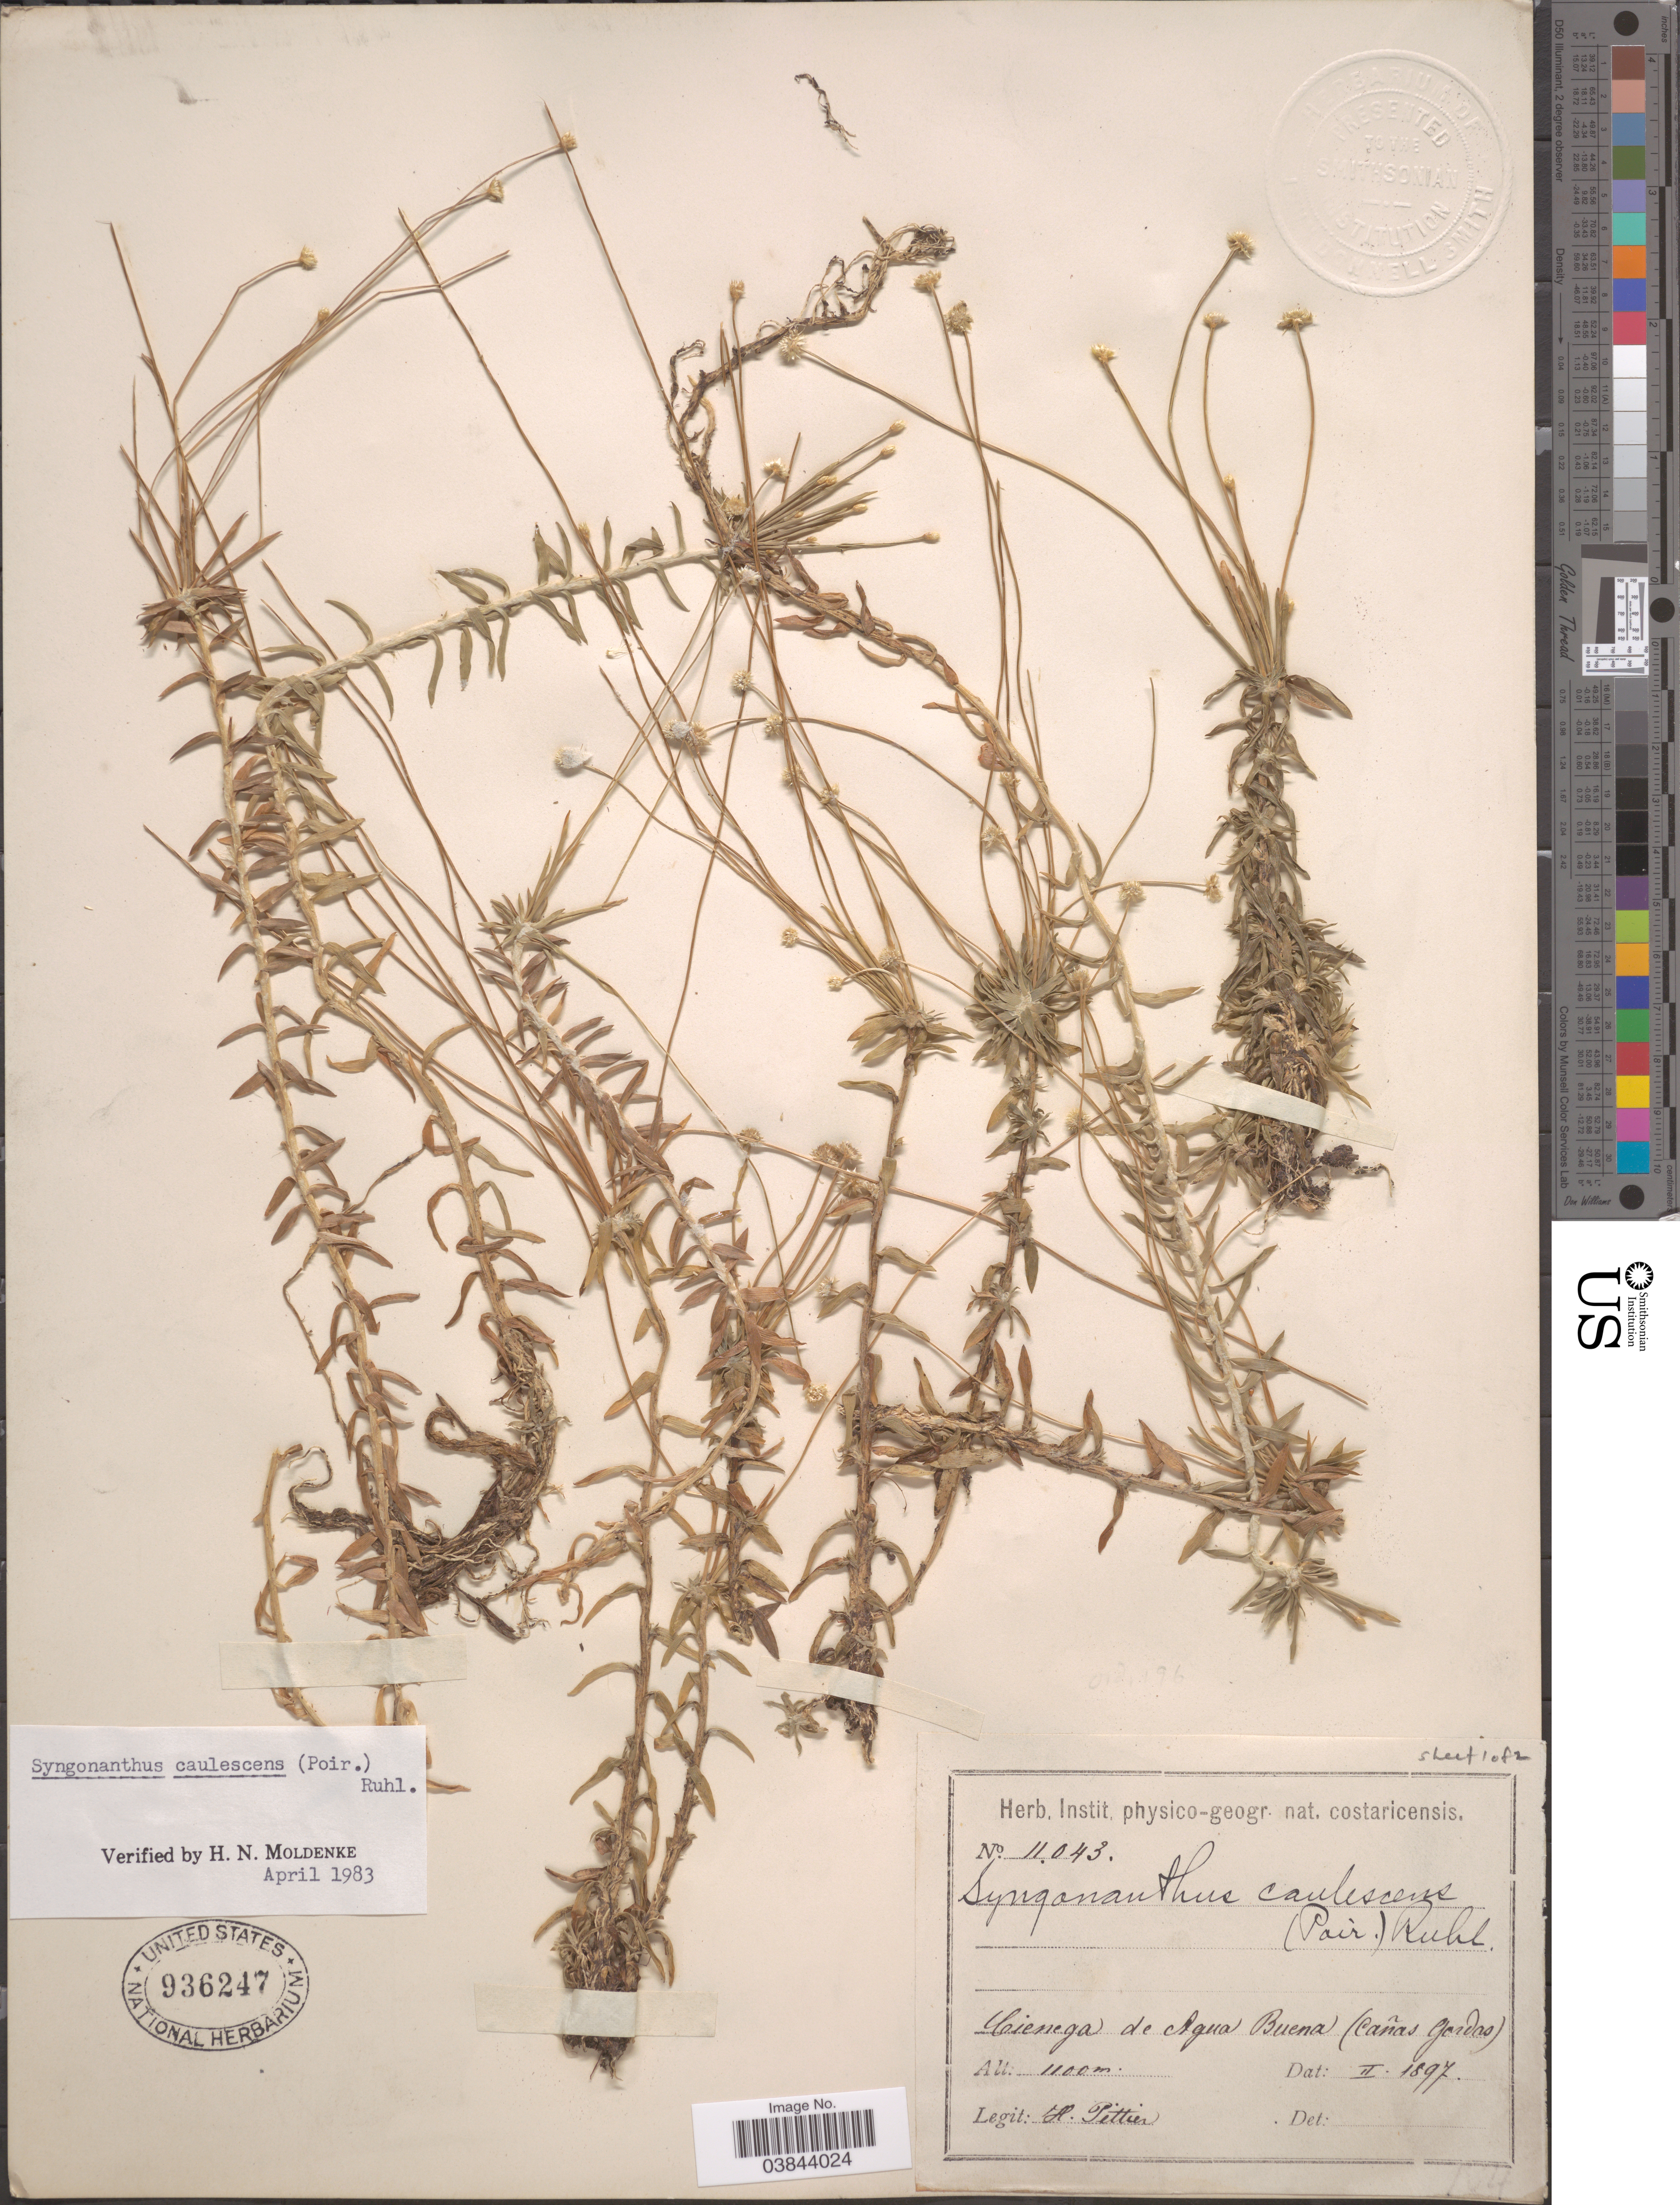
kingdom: Plantae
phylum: Tracheophyta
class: Liliopsida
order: Poales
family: Eriocaulaceae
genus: Syngonanthus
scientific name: Syngonanthus caulescens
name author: (Poir.) Ruhland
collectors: H. F. Pittier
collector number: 11043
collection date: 1897-02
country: Costa Rica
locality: Cienega de Agua Buena (Cañas Gordas).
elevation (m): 1100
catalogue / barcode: US 936247